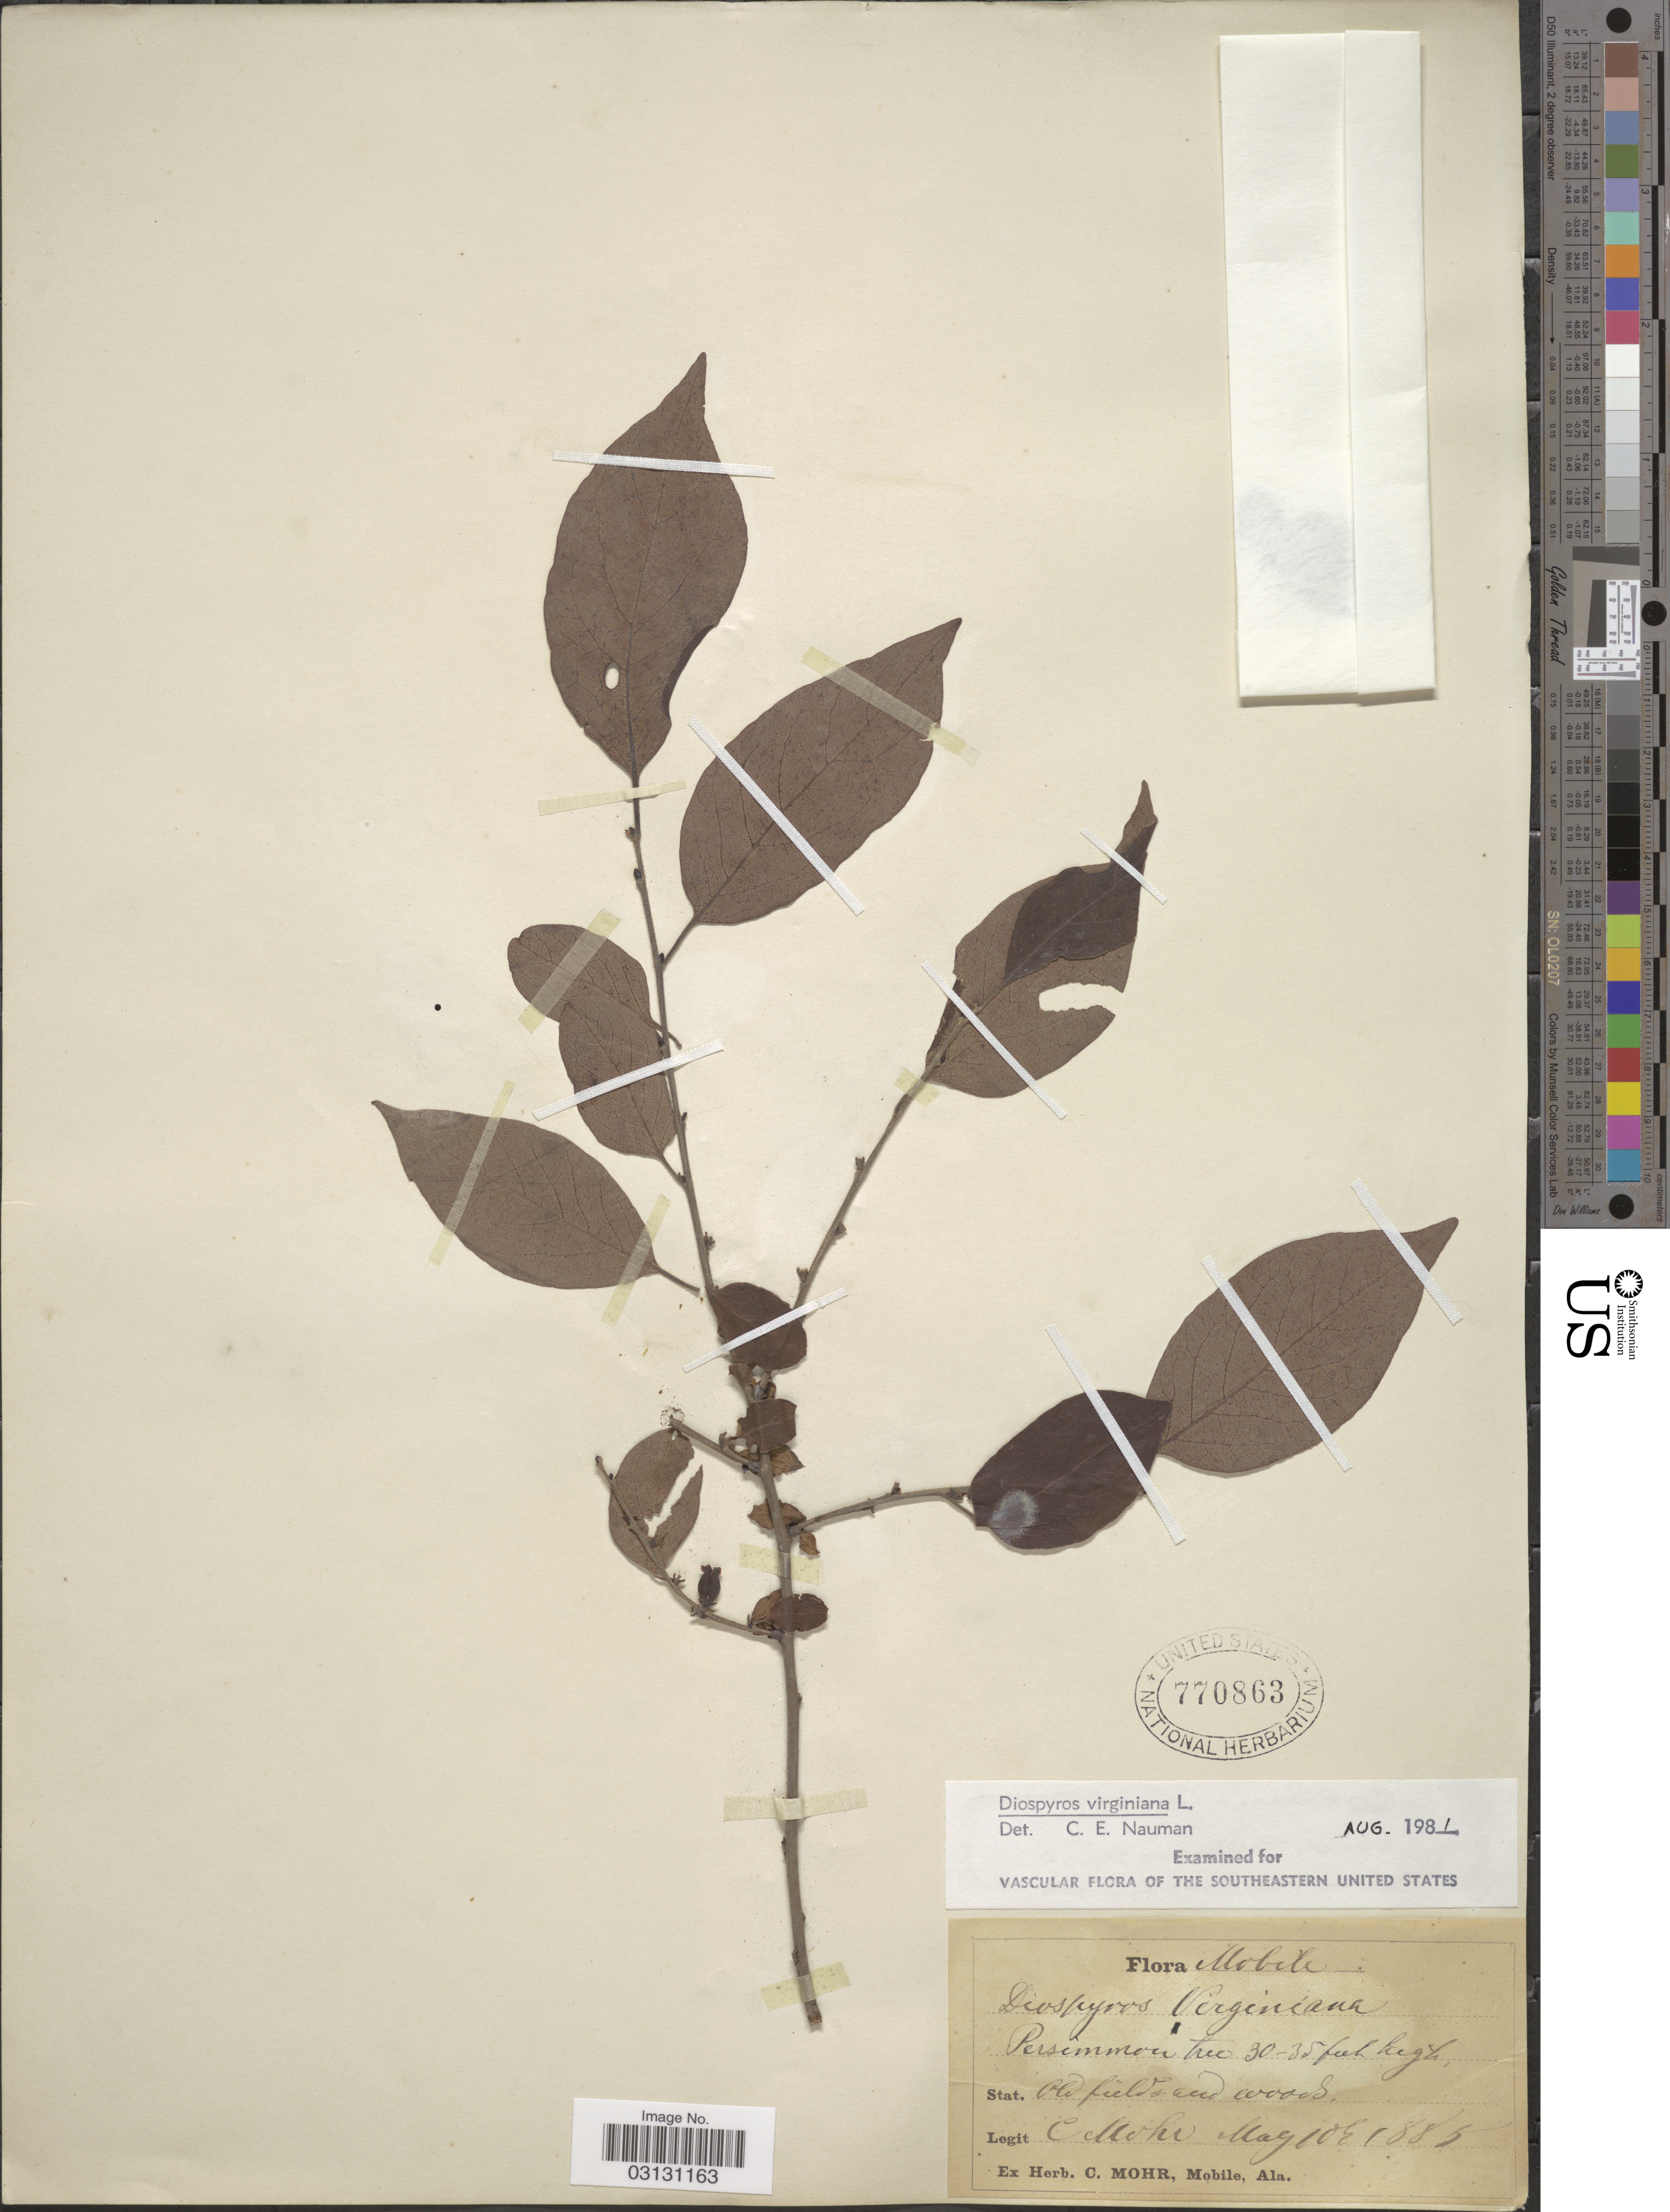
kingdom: Plantae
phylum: Tracheophyta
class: Magnoliopsida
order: Ericales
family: Ebenaceae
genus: Diospyros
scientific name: Diospyros virginiana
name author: L.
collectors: C. T. Mohr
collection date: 1885-05-10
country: United States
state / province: Alabama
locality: Mobile.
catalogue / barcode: US 770863